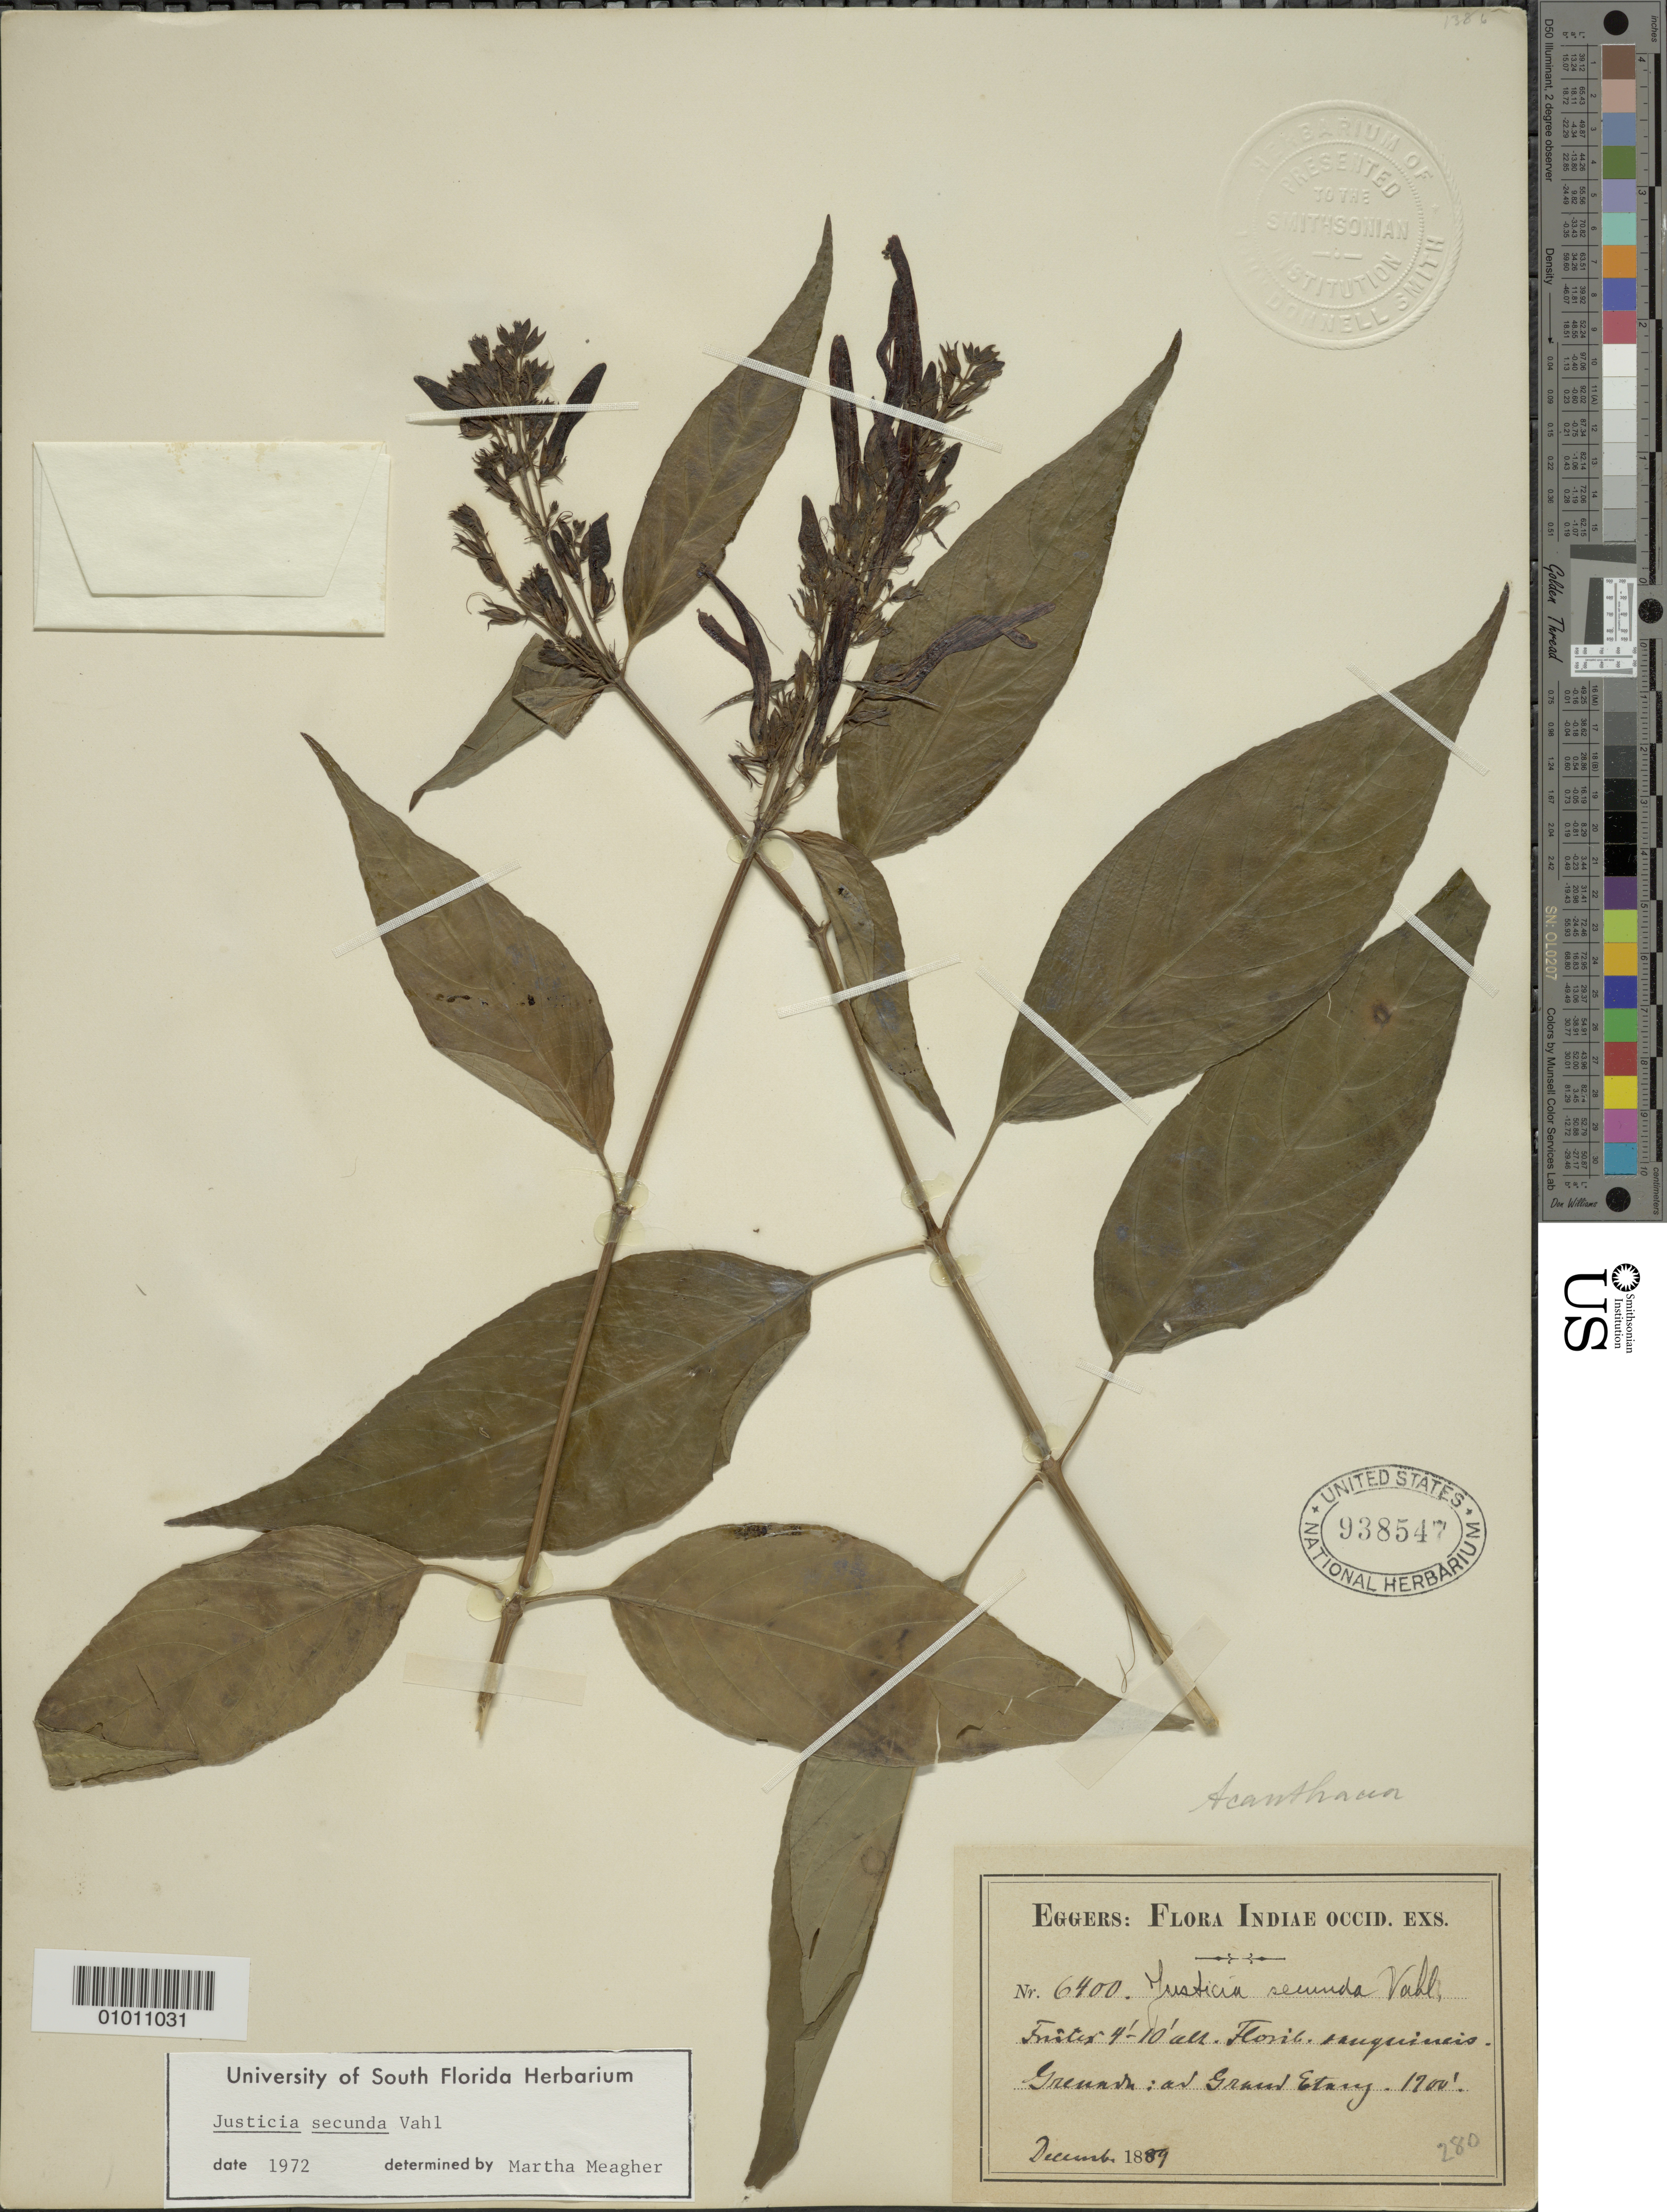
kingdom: Plantae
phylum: Tracheophyta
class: Magnoliopsida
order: Lamiales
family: Acanthaceae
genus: Justicia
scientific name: Justicia secunda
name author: Vahl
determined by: Meagher, M.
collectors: H. F. A. von Eggers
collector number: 6400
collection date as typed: Dec 1889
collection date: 1889-12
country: Grenada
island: Grenada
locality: Grand Etang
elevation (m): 518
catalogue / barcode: US 938547